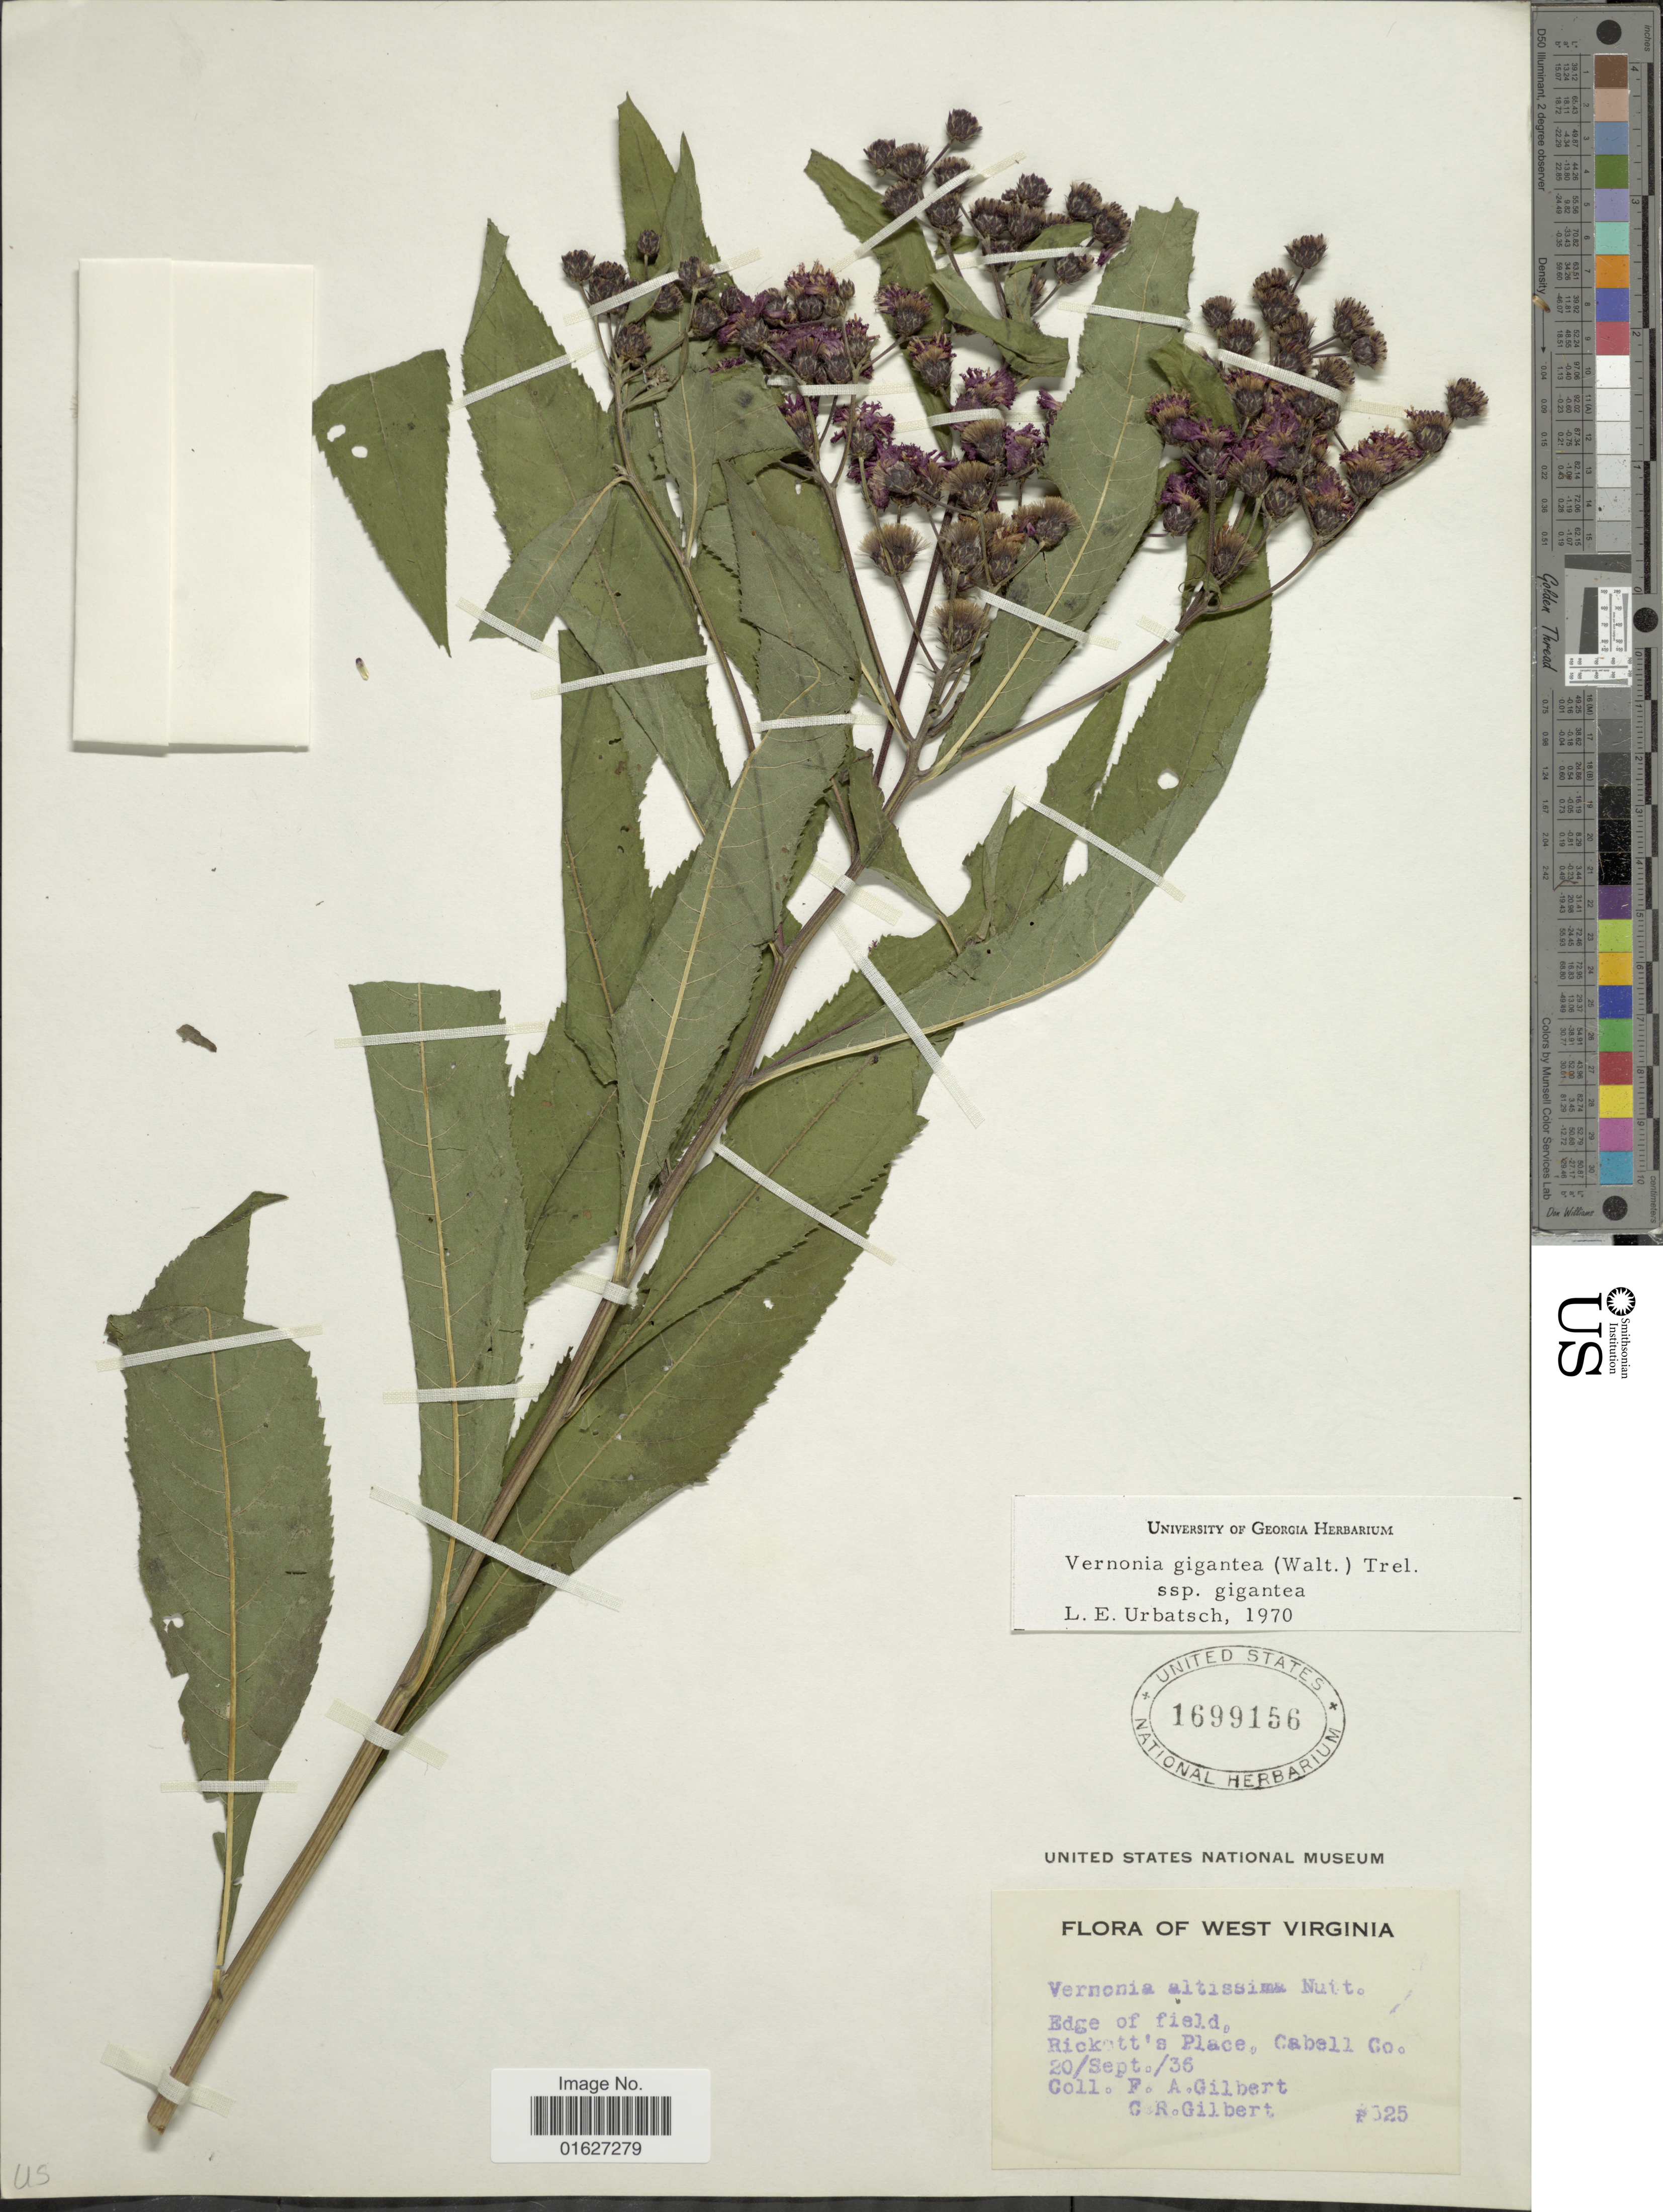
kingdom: Plantae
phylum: Tracheophyta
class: Magnoliopsida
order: Asterales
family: Asteraceae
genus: Vernonia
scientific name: Vernonia gigantea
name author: (Walter) Trel.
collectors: F. A. Gilbert & C. Gilbert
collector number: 325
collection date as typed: Transcribed d/m/y: 20/9/36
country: United States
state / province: West Virginia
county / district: Cabell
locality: West Virginia. Edge of field. Rockett's Place, Cable Co.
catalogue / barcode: US 1699156